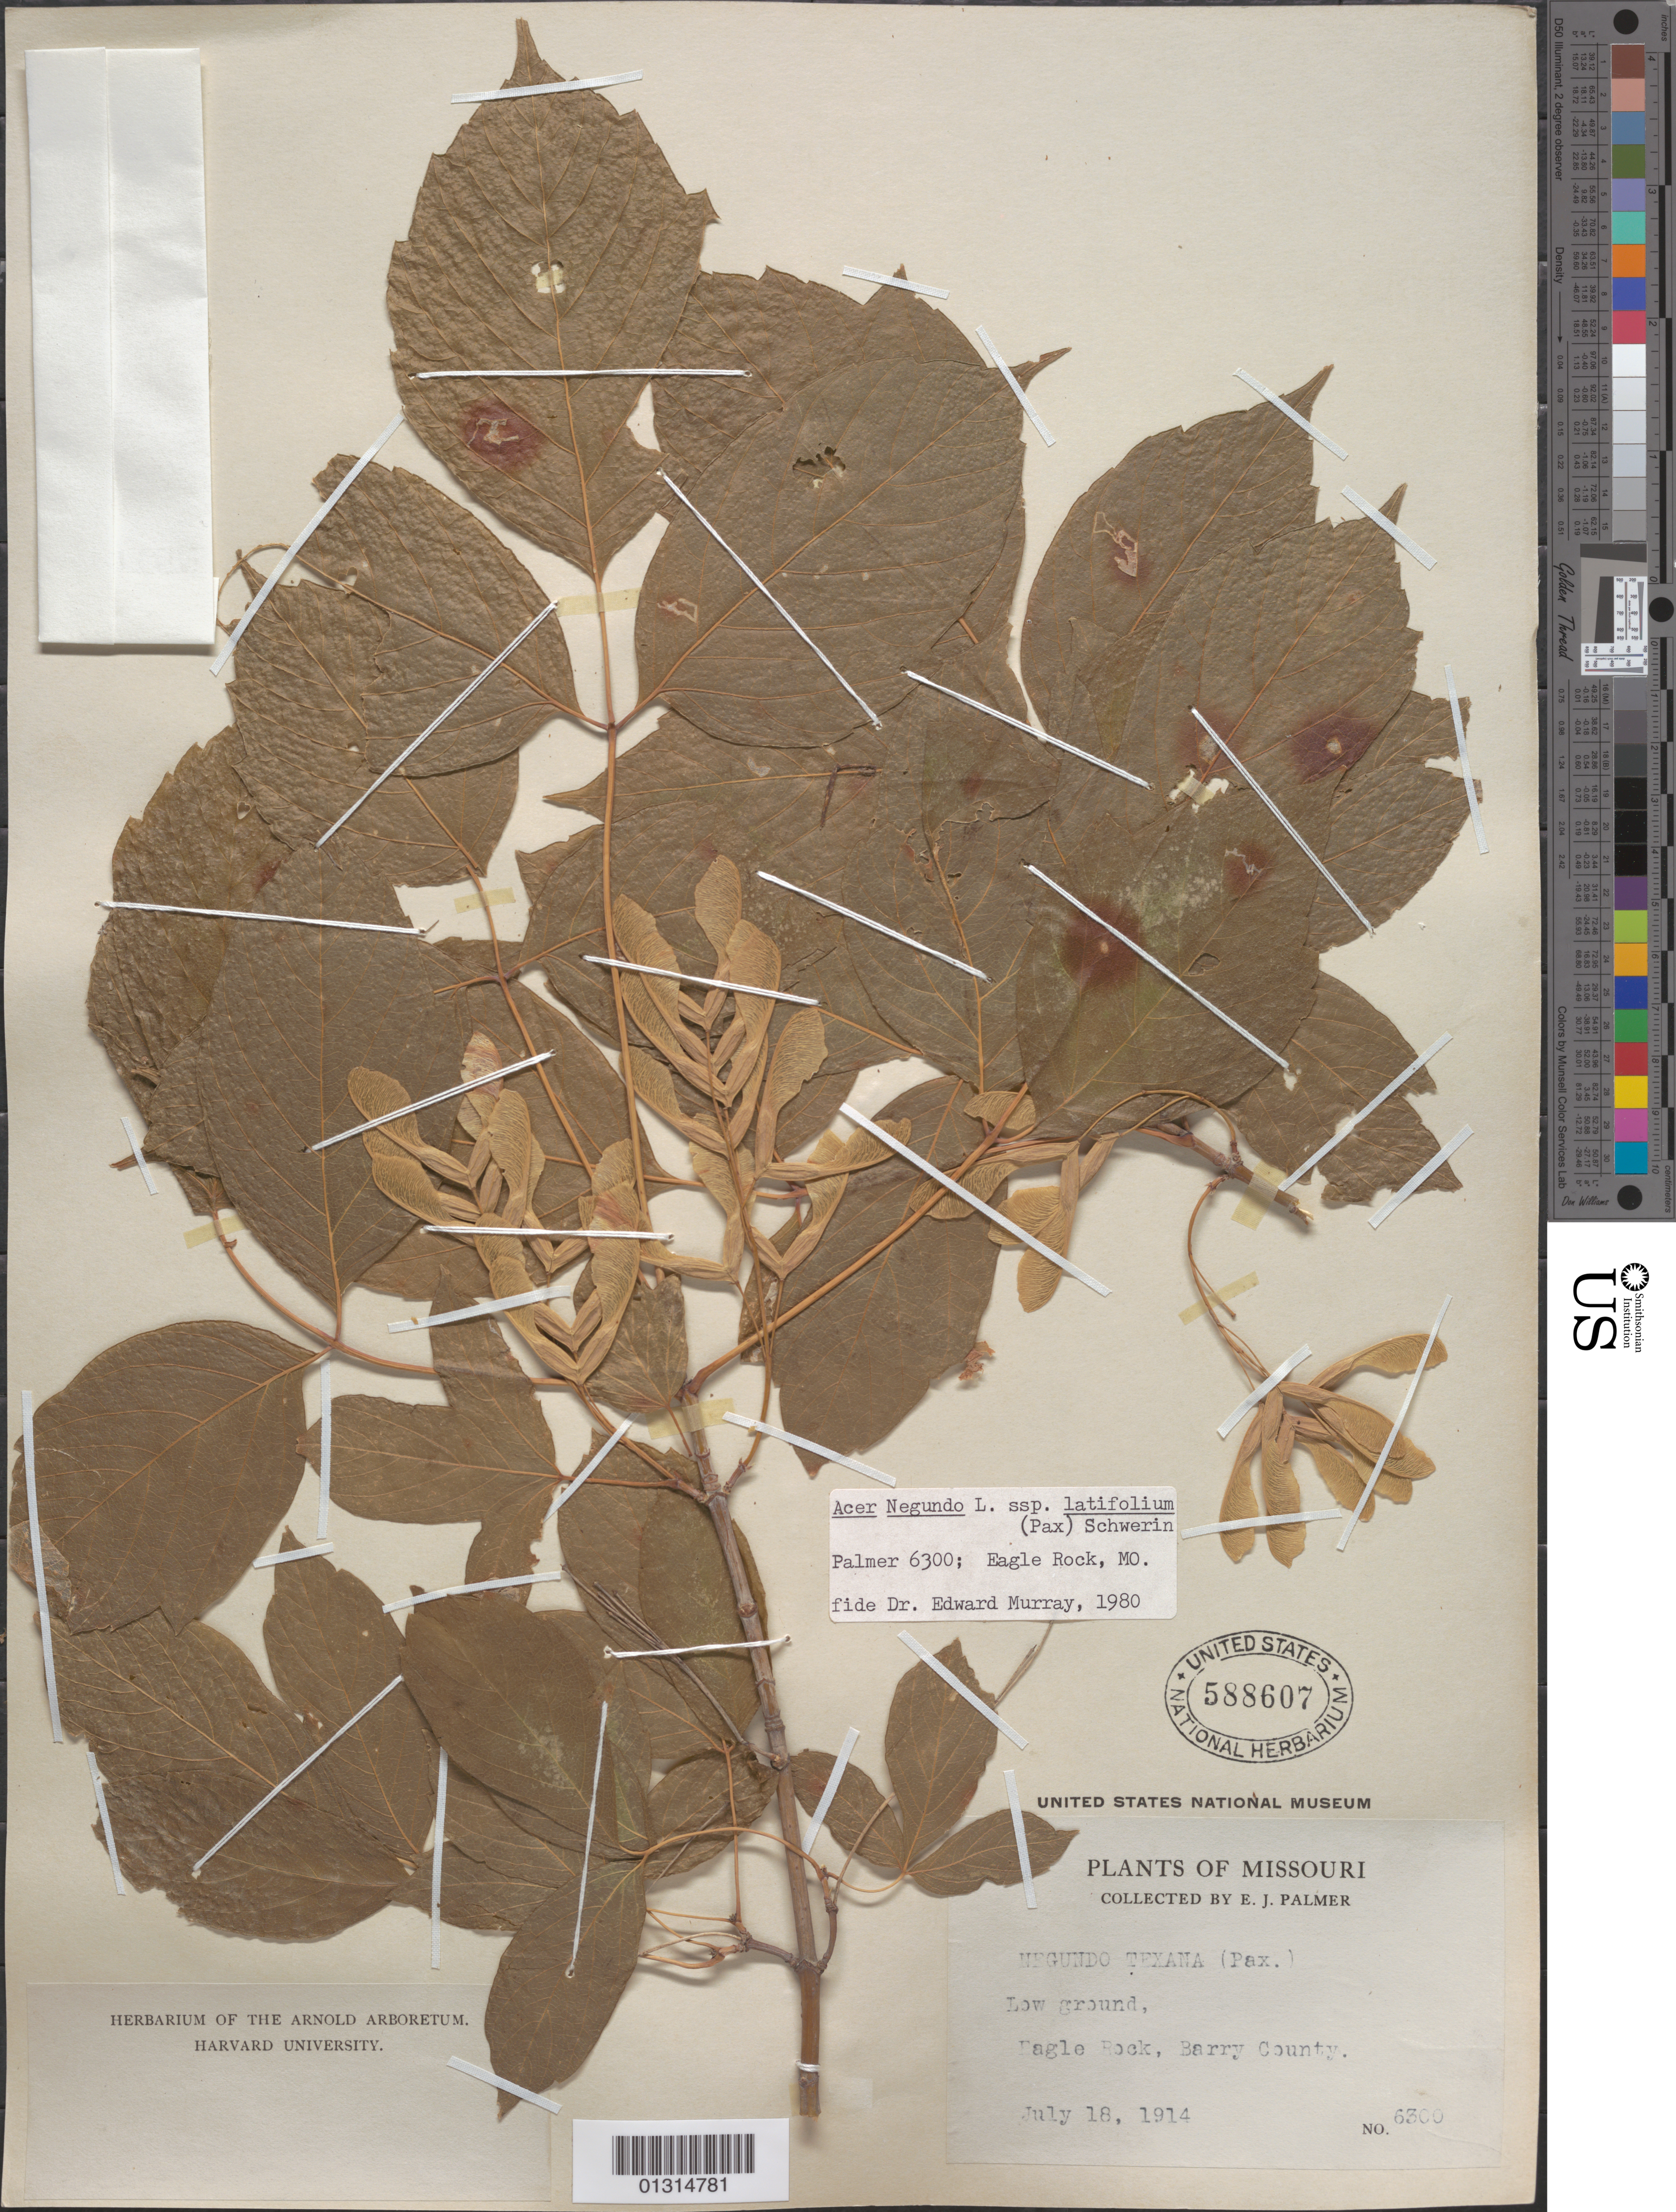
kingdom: Plantae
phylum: Tracheophyta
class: Magnoliopsida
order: Sapindales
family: Sapindaceae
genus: Acer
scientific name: Acer negundo subsp. latifolium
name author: (Pax) Schwer.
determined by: Murray, Edward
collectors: E. J. Palmer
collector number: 6300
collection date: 1914-07-18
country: United States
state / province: Missouri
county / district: Barry County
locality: Barry County, Eagle Rock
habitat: Low ground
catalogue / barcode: US 588607